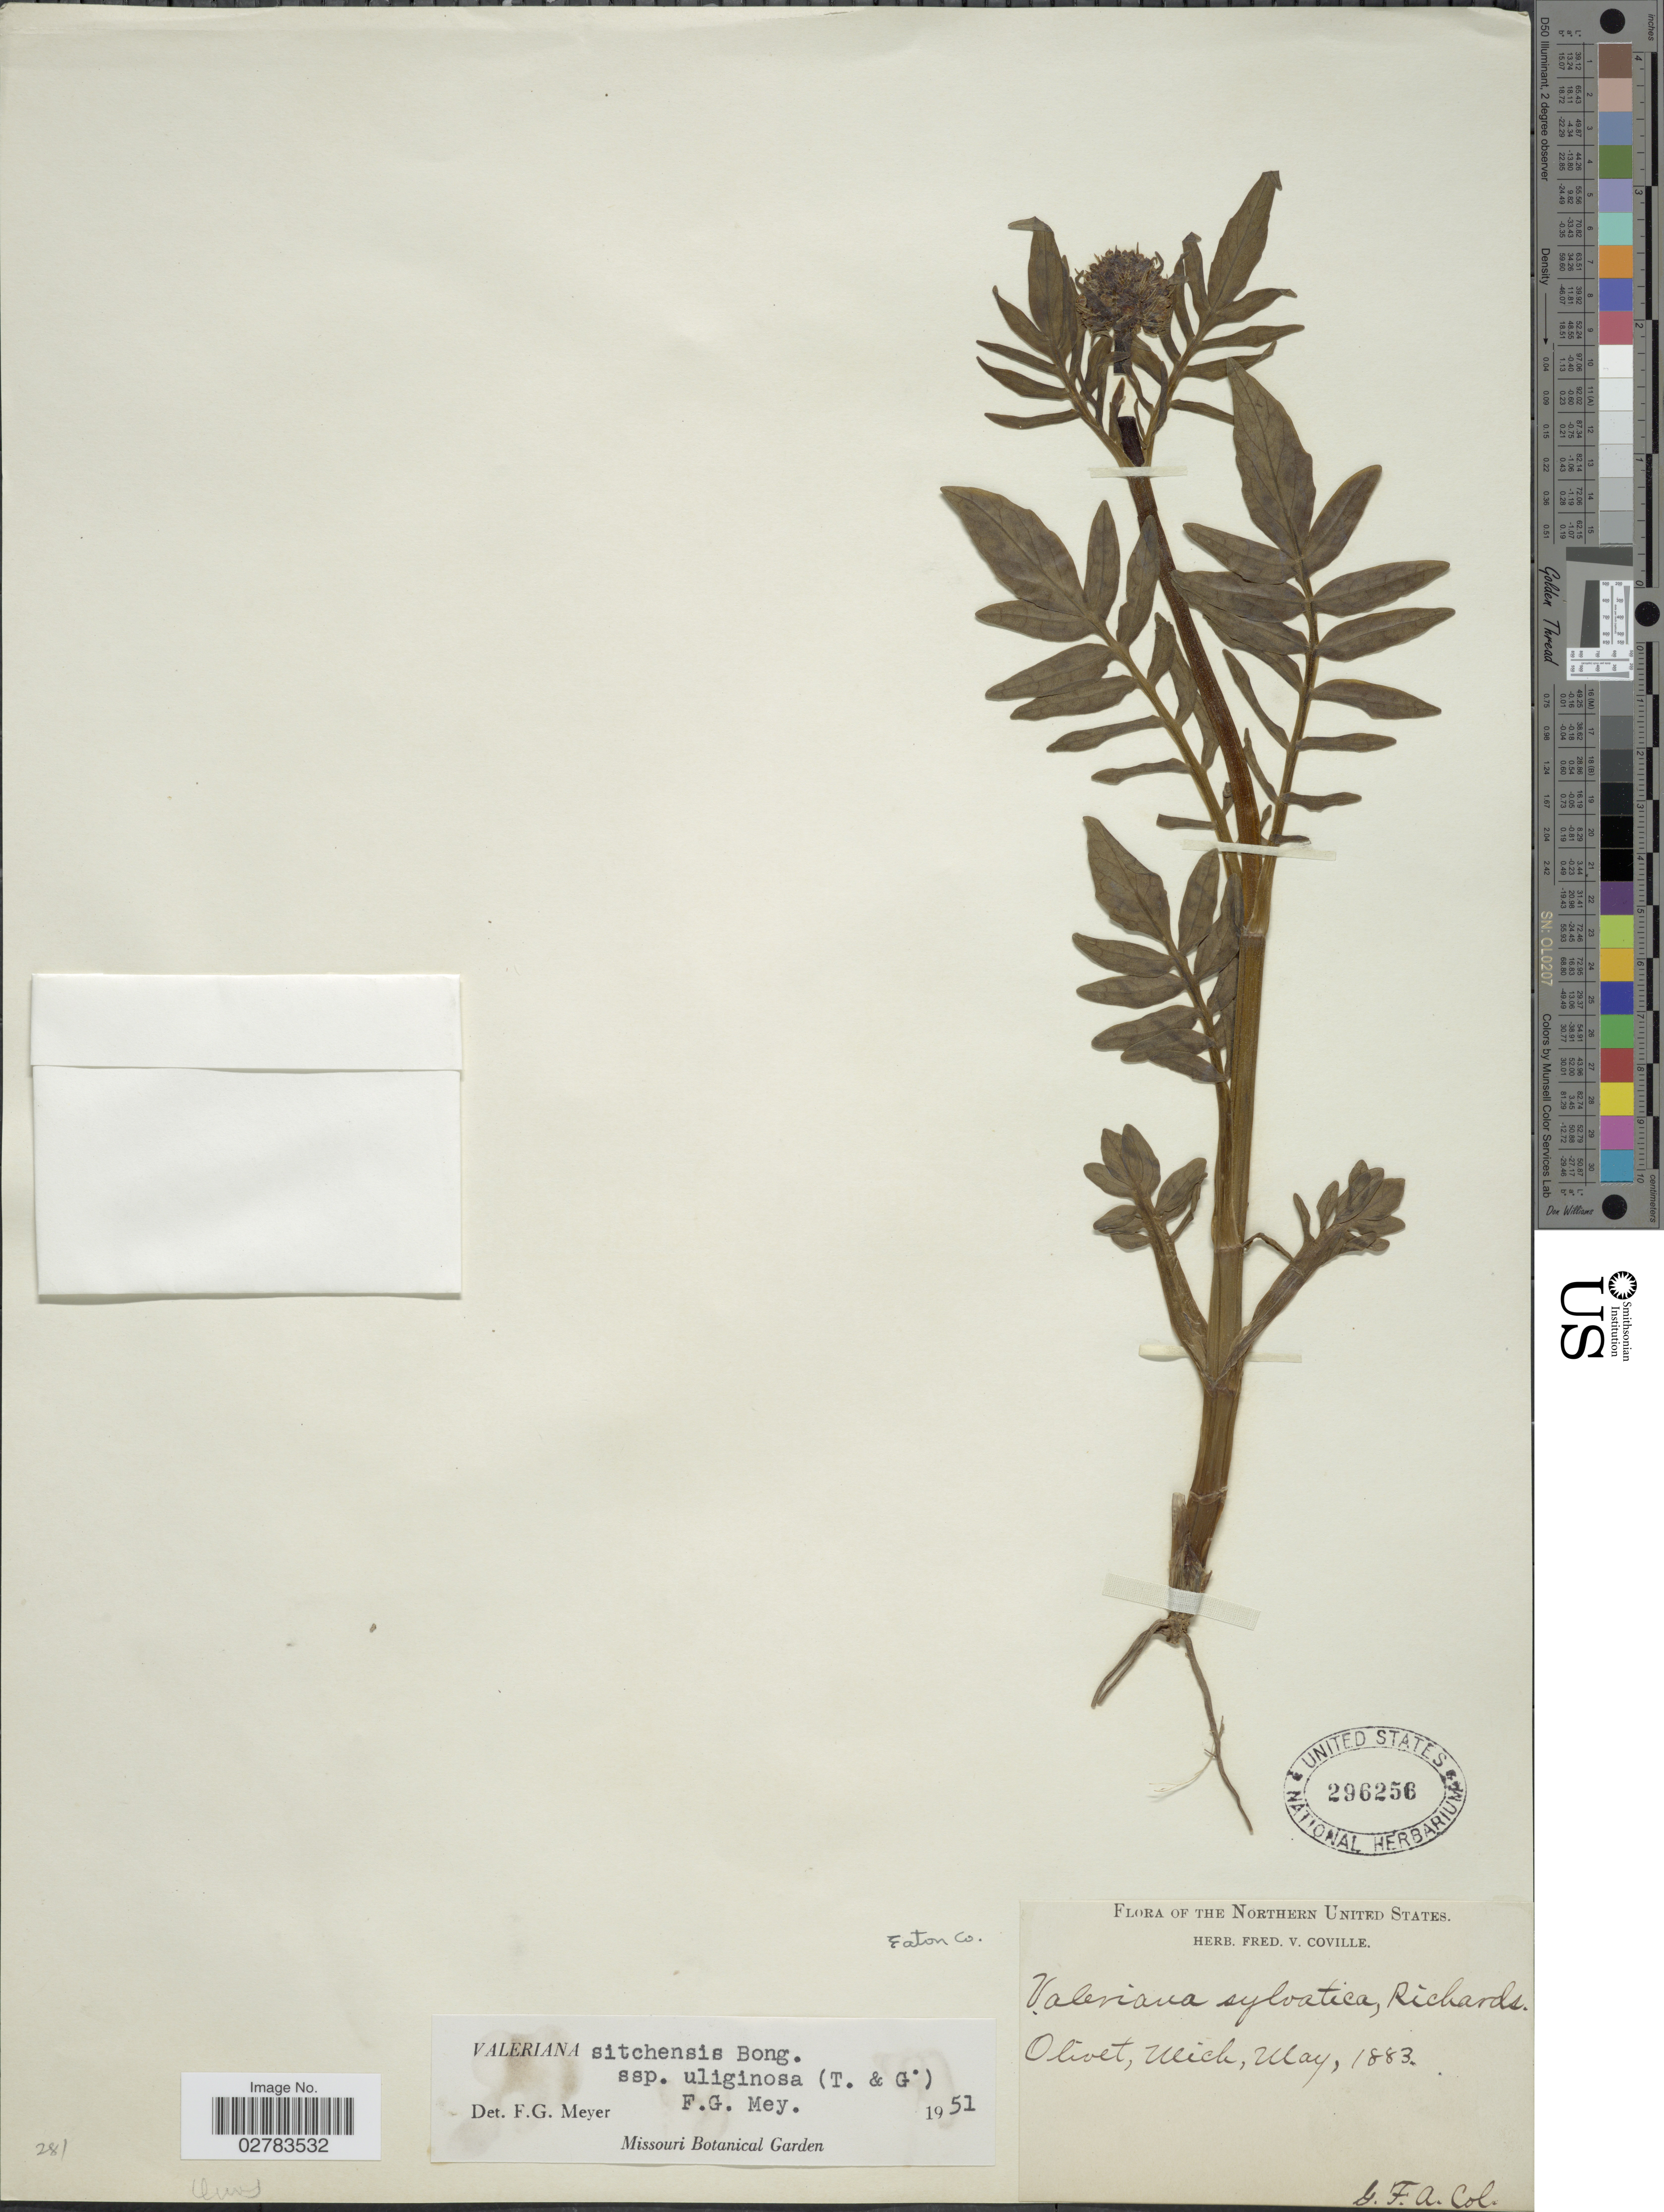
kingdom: Plantae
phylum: Tracheophyta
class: Magnoliopsida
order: Dipsacales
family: Caprifoliaceae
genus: Valeriana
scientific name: Valeriana sitchensis subsp. uliginosa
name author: (Torr. & A. Gray) F.G. Mey.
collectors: F. V. Coville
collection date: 1883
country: United States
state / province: Michigan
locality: Northern United States. Olivet, Mich.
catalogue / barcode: US 296256